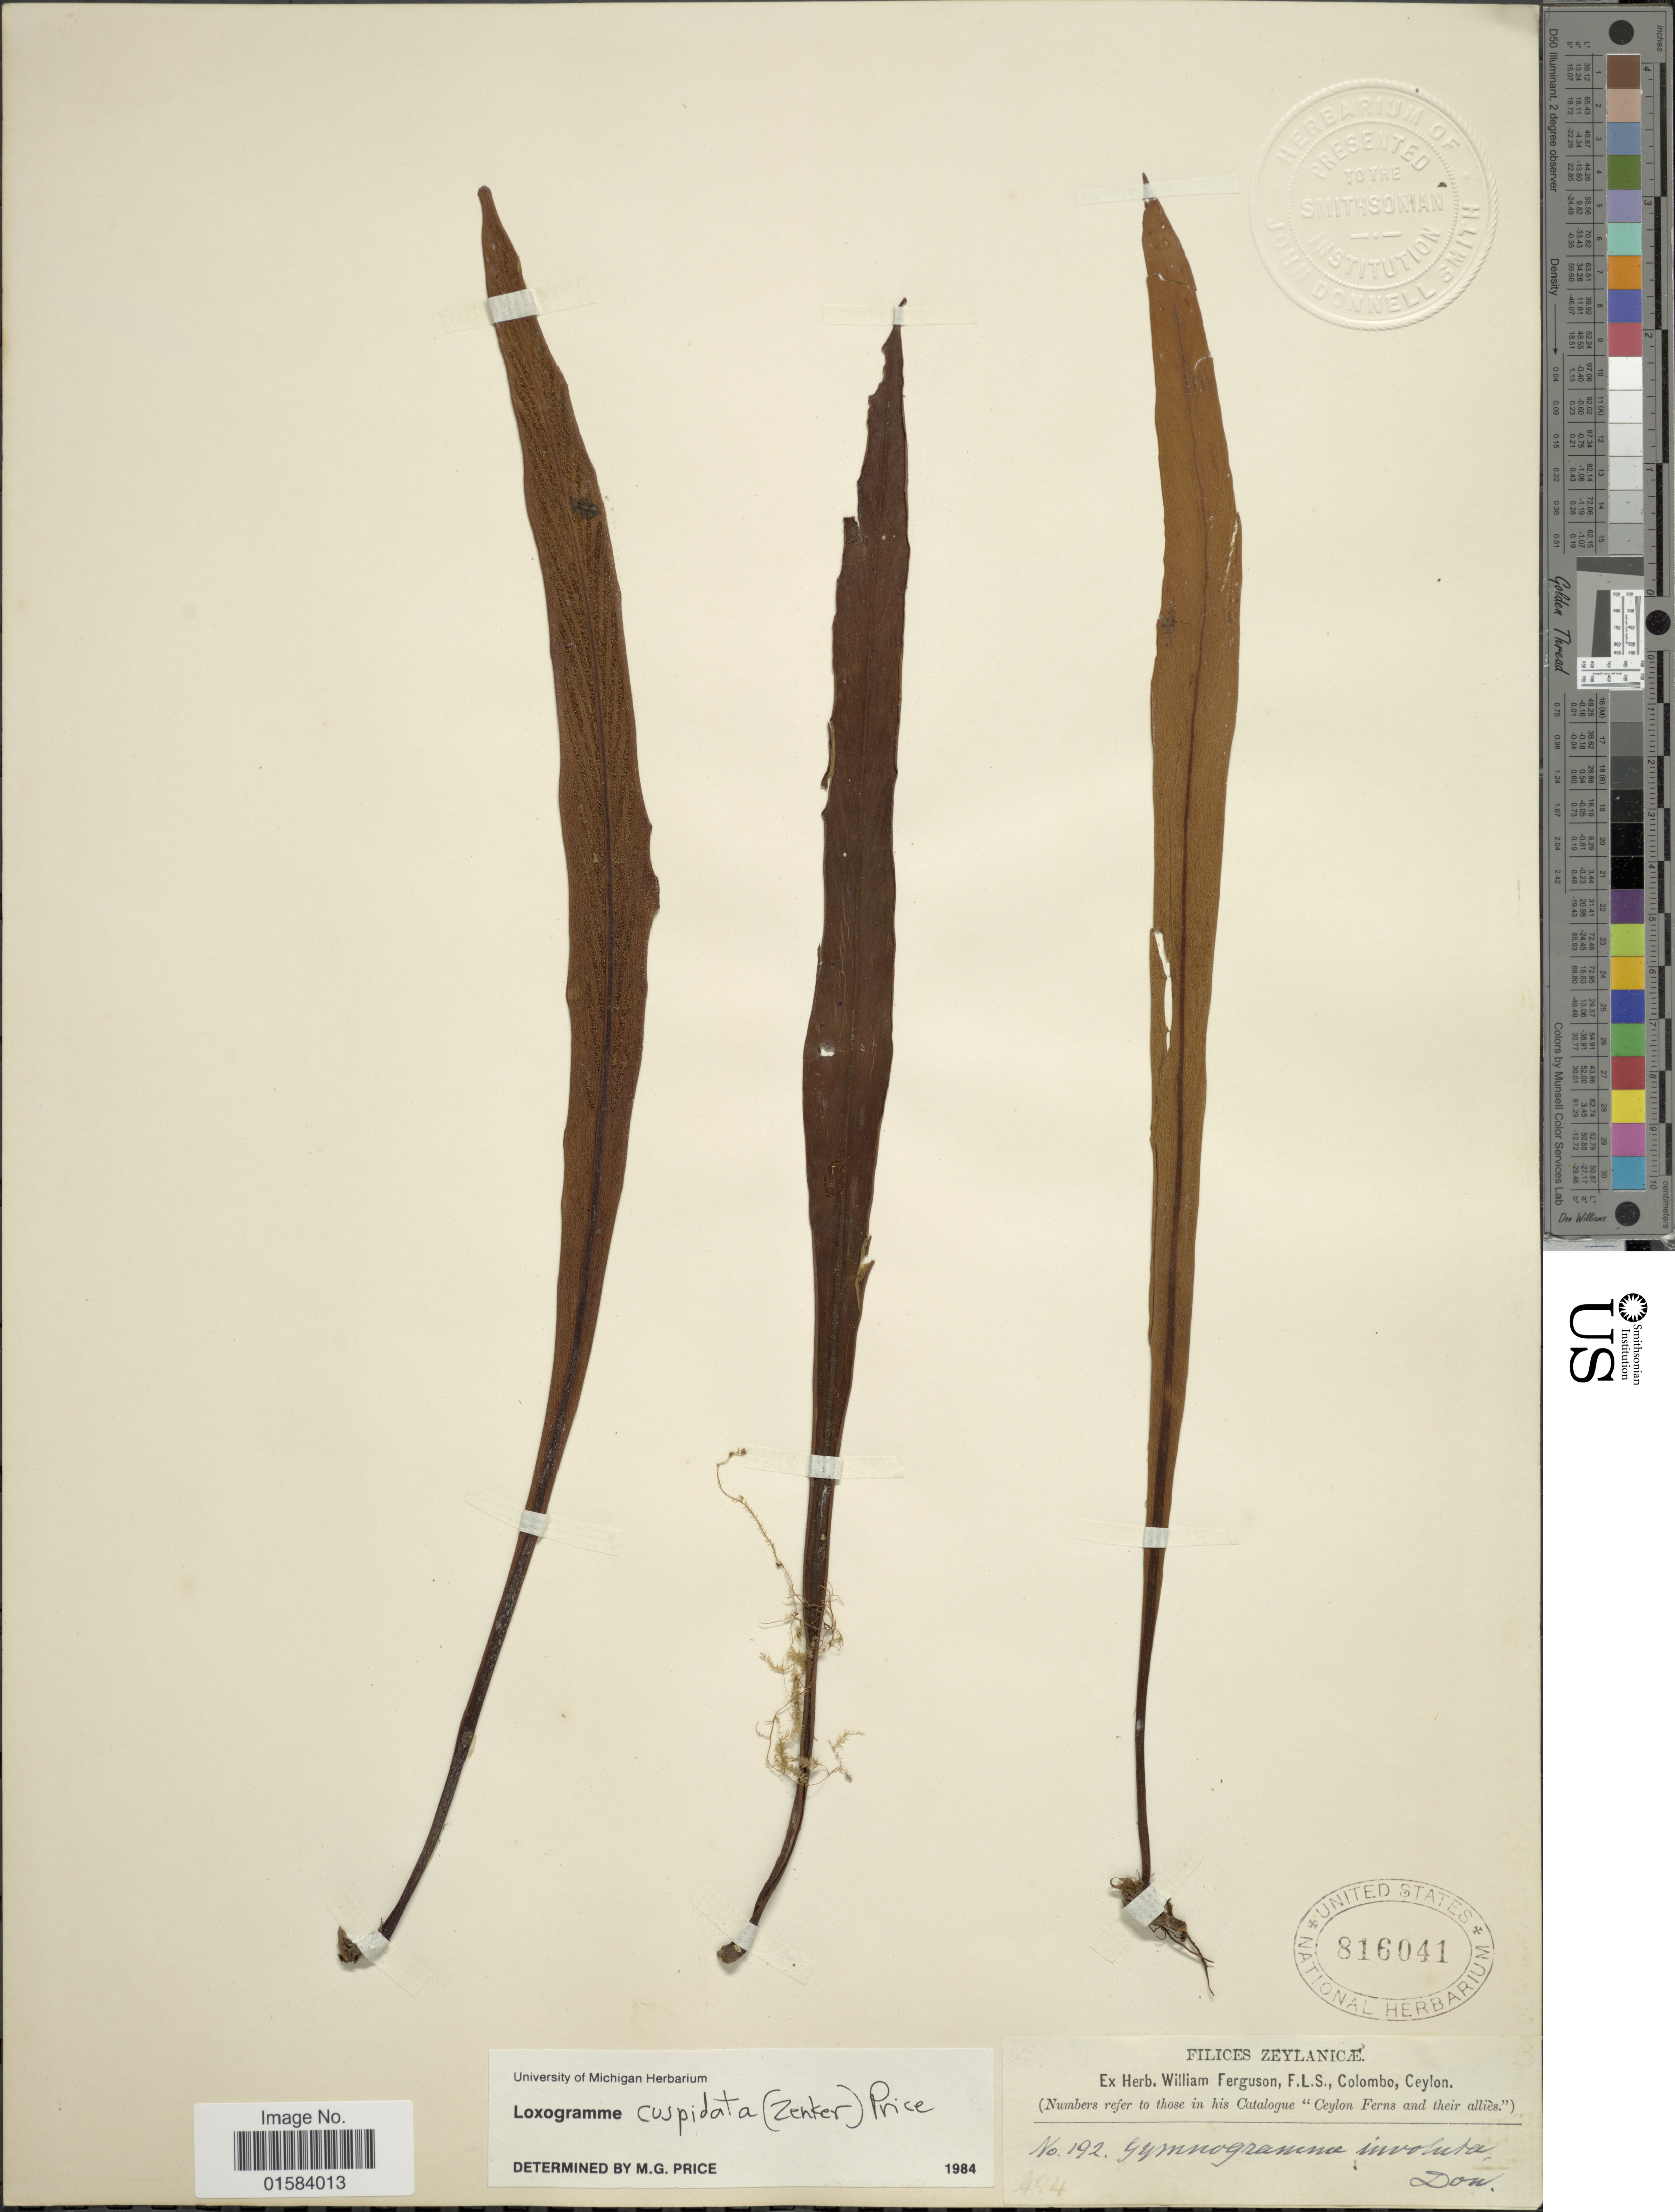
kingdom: Plantae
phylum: Tracheophyta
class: Polypodiopsida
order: Polypodiales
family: Polypodiaceae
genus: Loxogramme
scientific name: Loxogramme cuspidata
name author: (Zenker) M.G. Price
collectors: ex herb. W. Ferguson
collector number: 192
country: Sri Lanka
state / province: Central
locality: Zeylanicæ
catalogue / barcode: US 816041